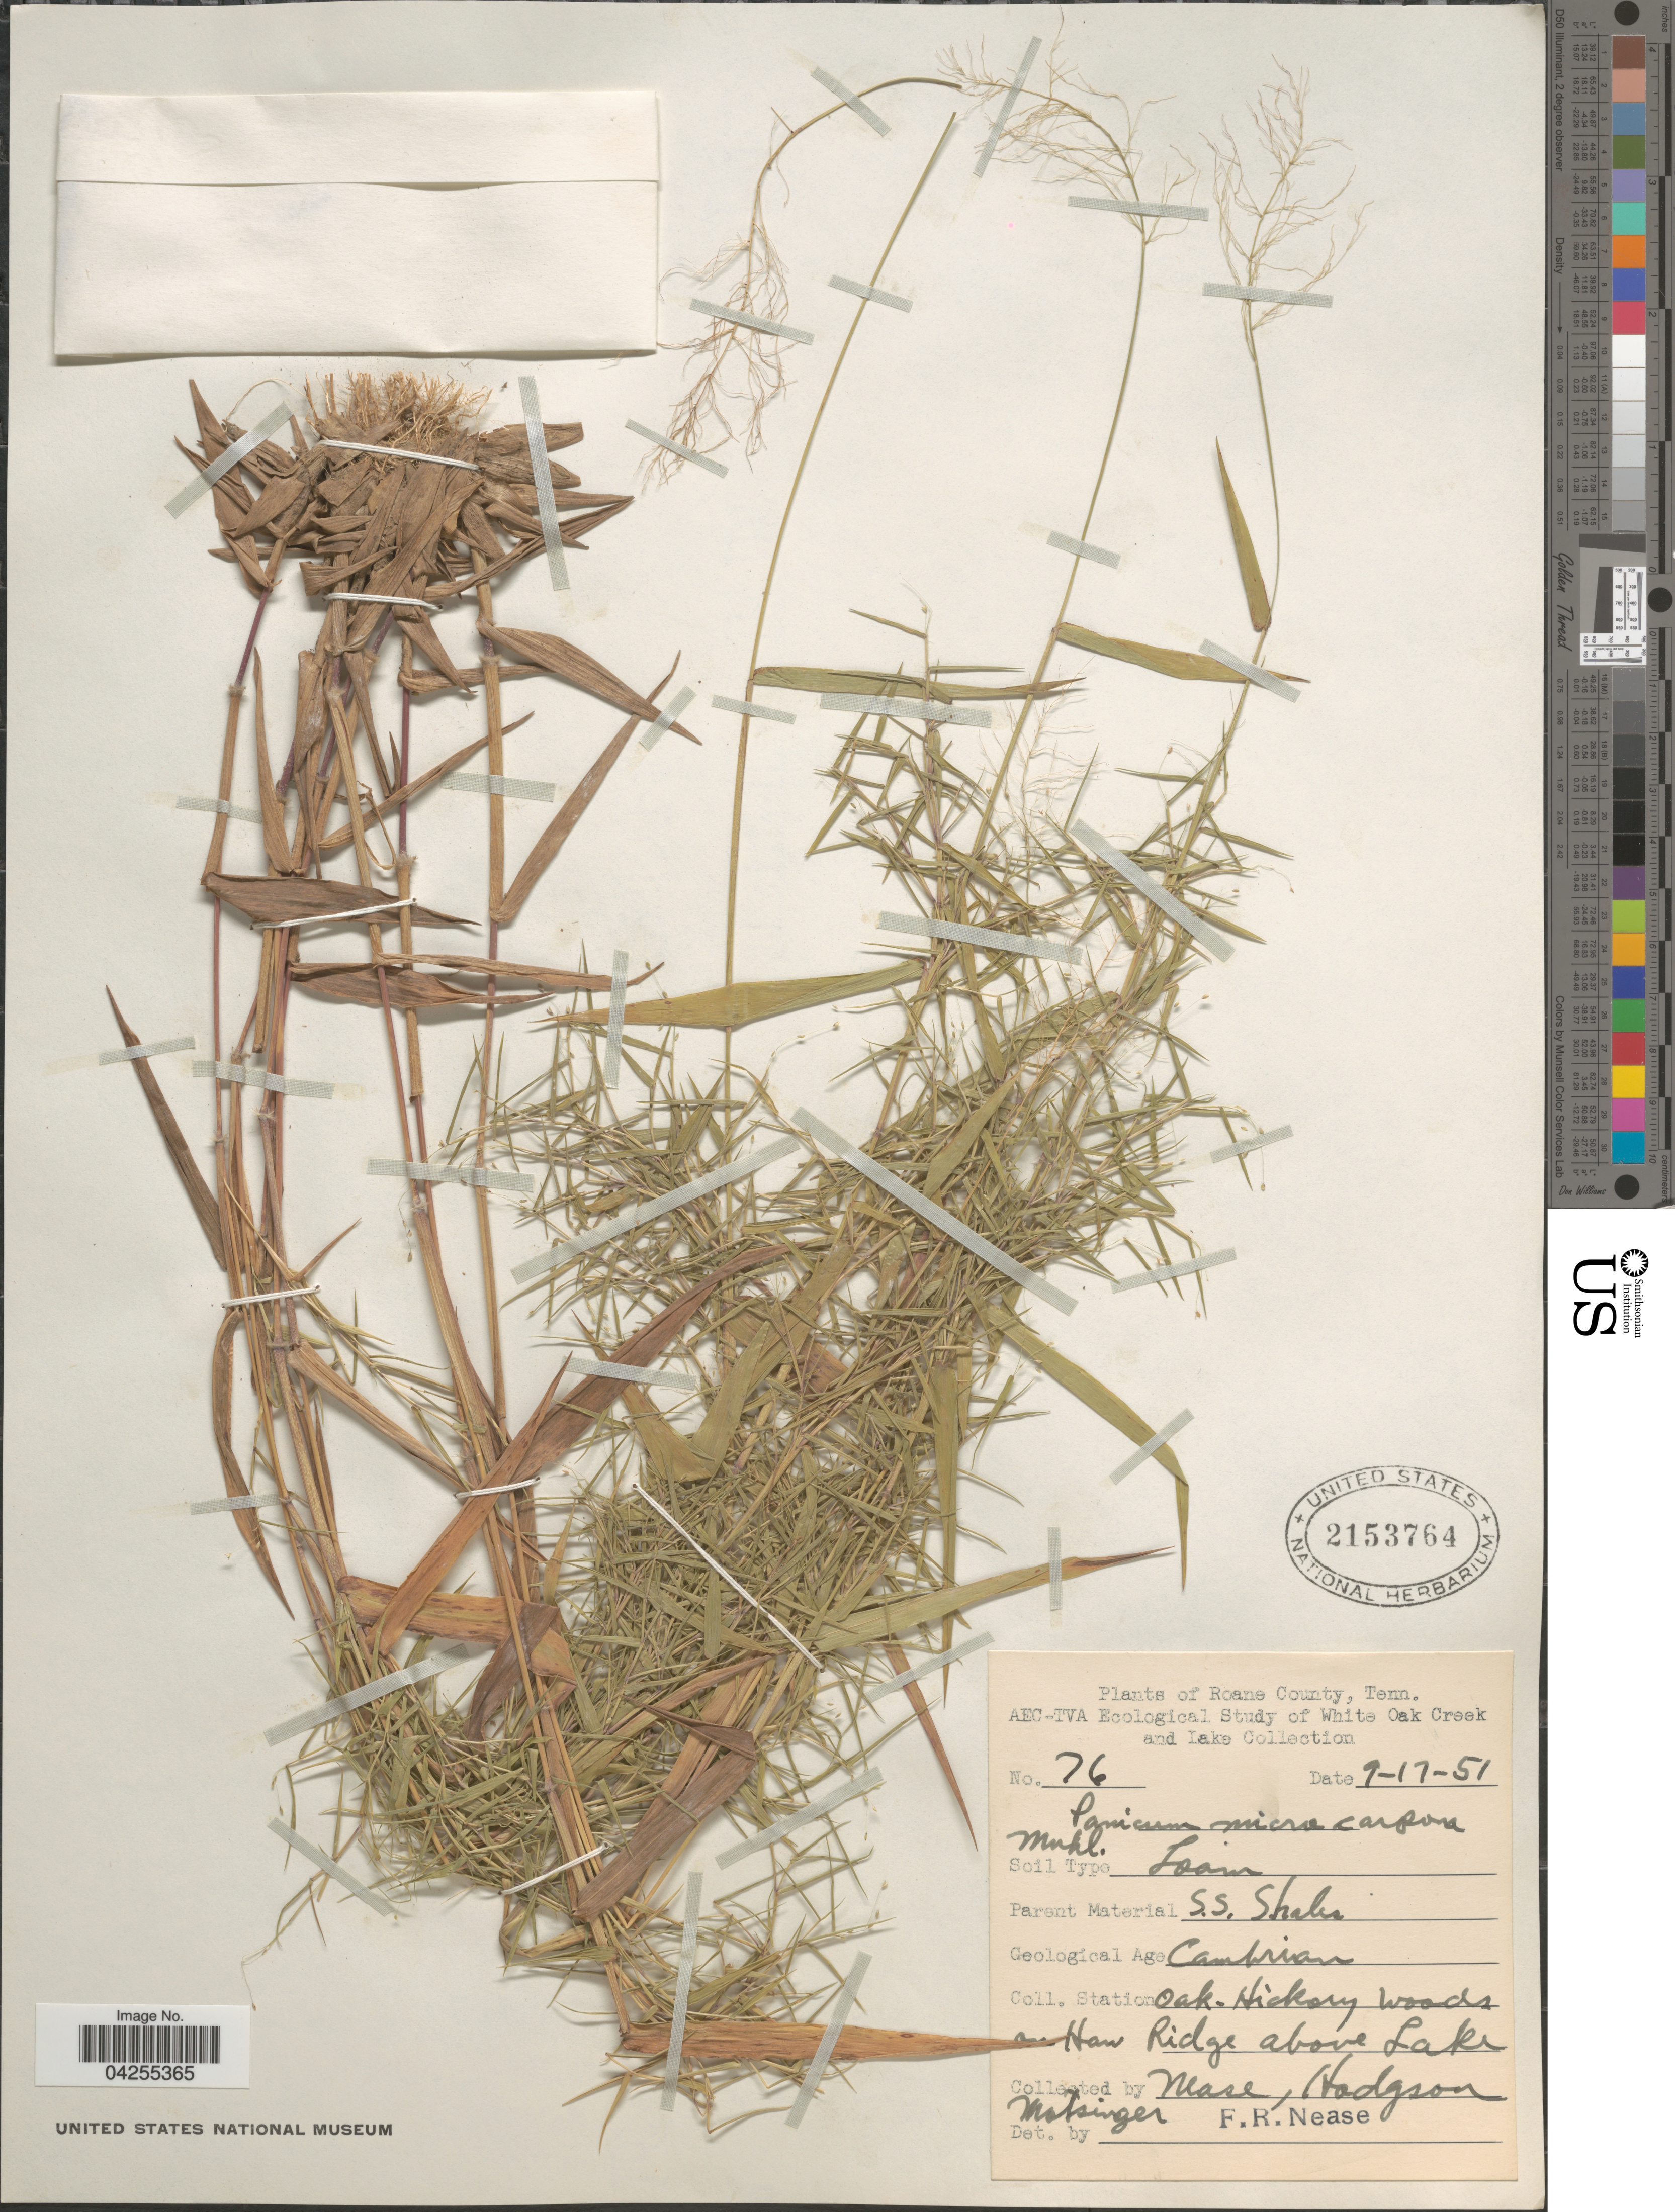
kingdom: Plantae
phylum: Tracheophyta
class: Liliopsida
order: Poales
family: Poaceae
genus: Dichanthelium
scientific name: Dichanthelium dichotomum var. dichotomum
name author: (L.) Gould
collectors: F. Nease, -. Hodgson & Motsinger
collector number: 76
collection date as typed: Transcribed d/m/y: 17/9/51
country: United States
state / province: Tennessee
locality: Roane County. Station Oak. Hickory woods on Haw Ridge above Lake.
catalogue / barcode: US 2153764